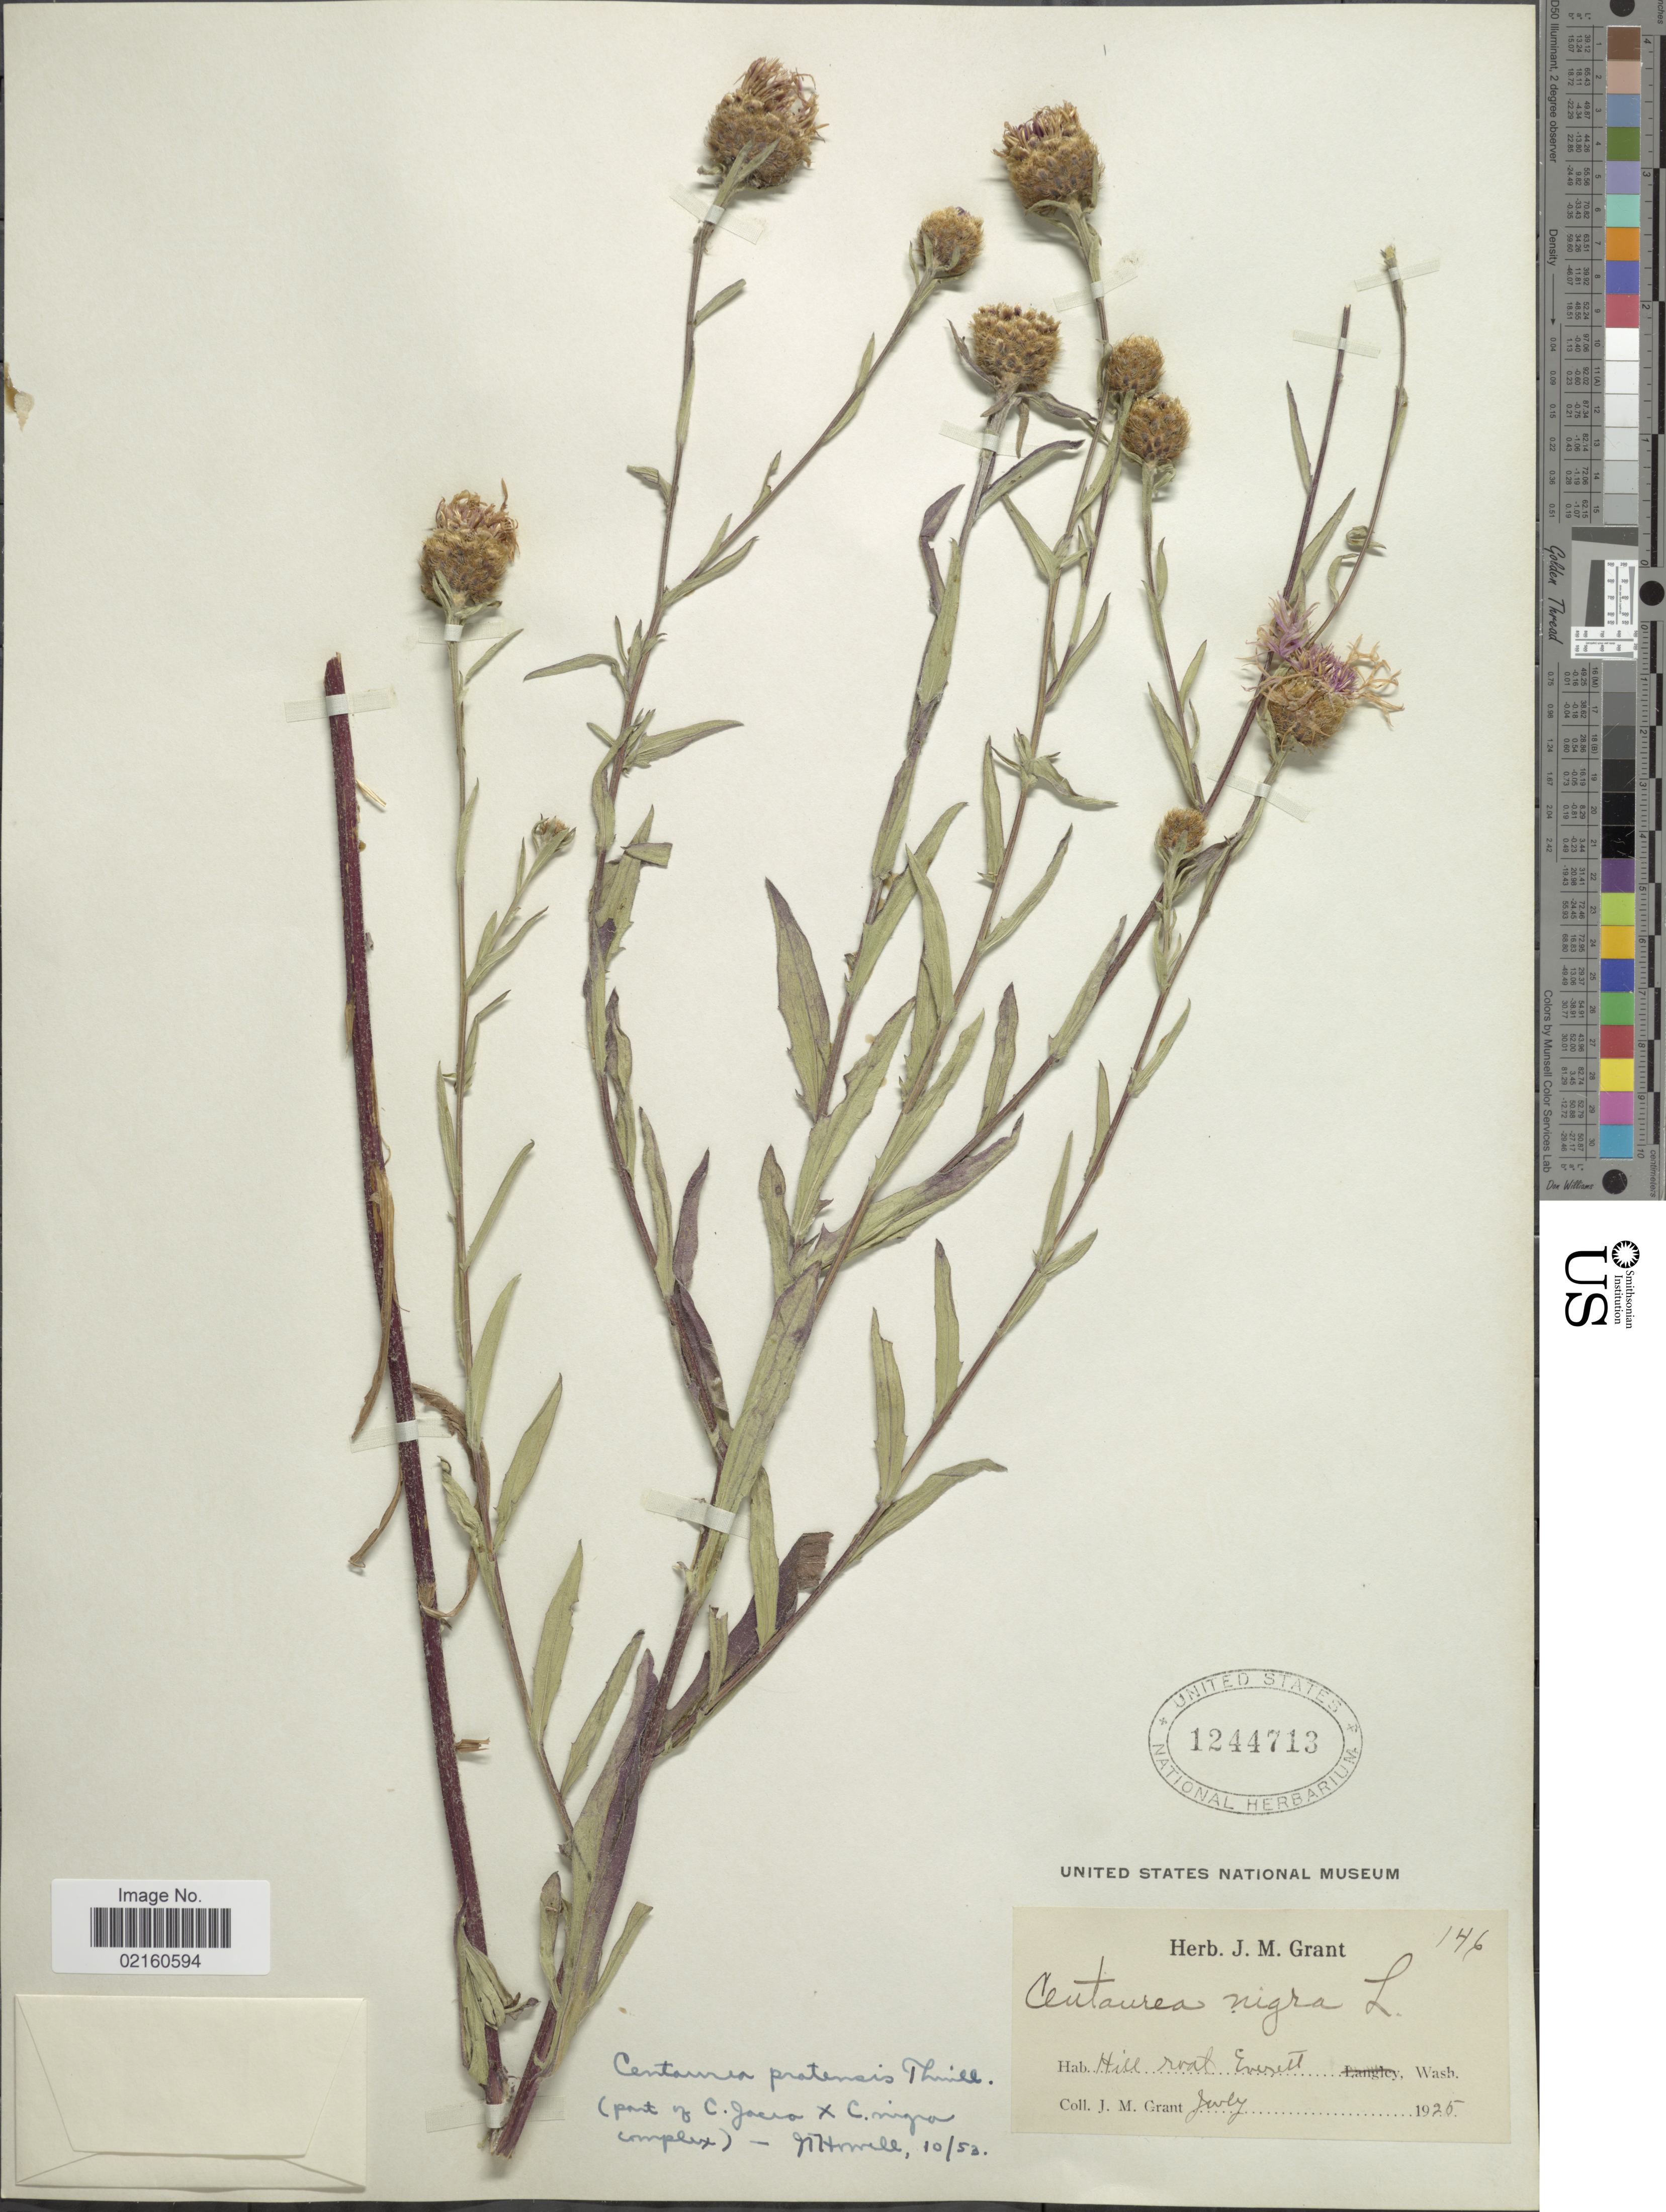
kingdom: Plantae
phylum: Tracheophyta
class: Magnoliopsida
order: Asterales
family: Asteraceae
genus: Centaurea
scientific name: Centaurea nigra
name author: L.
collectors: J. M. Grant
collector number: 146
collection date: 1925-07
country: United States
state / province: Washington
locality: Hill road Everett, Wash.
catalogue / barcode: US 1244713